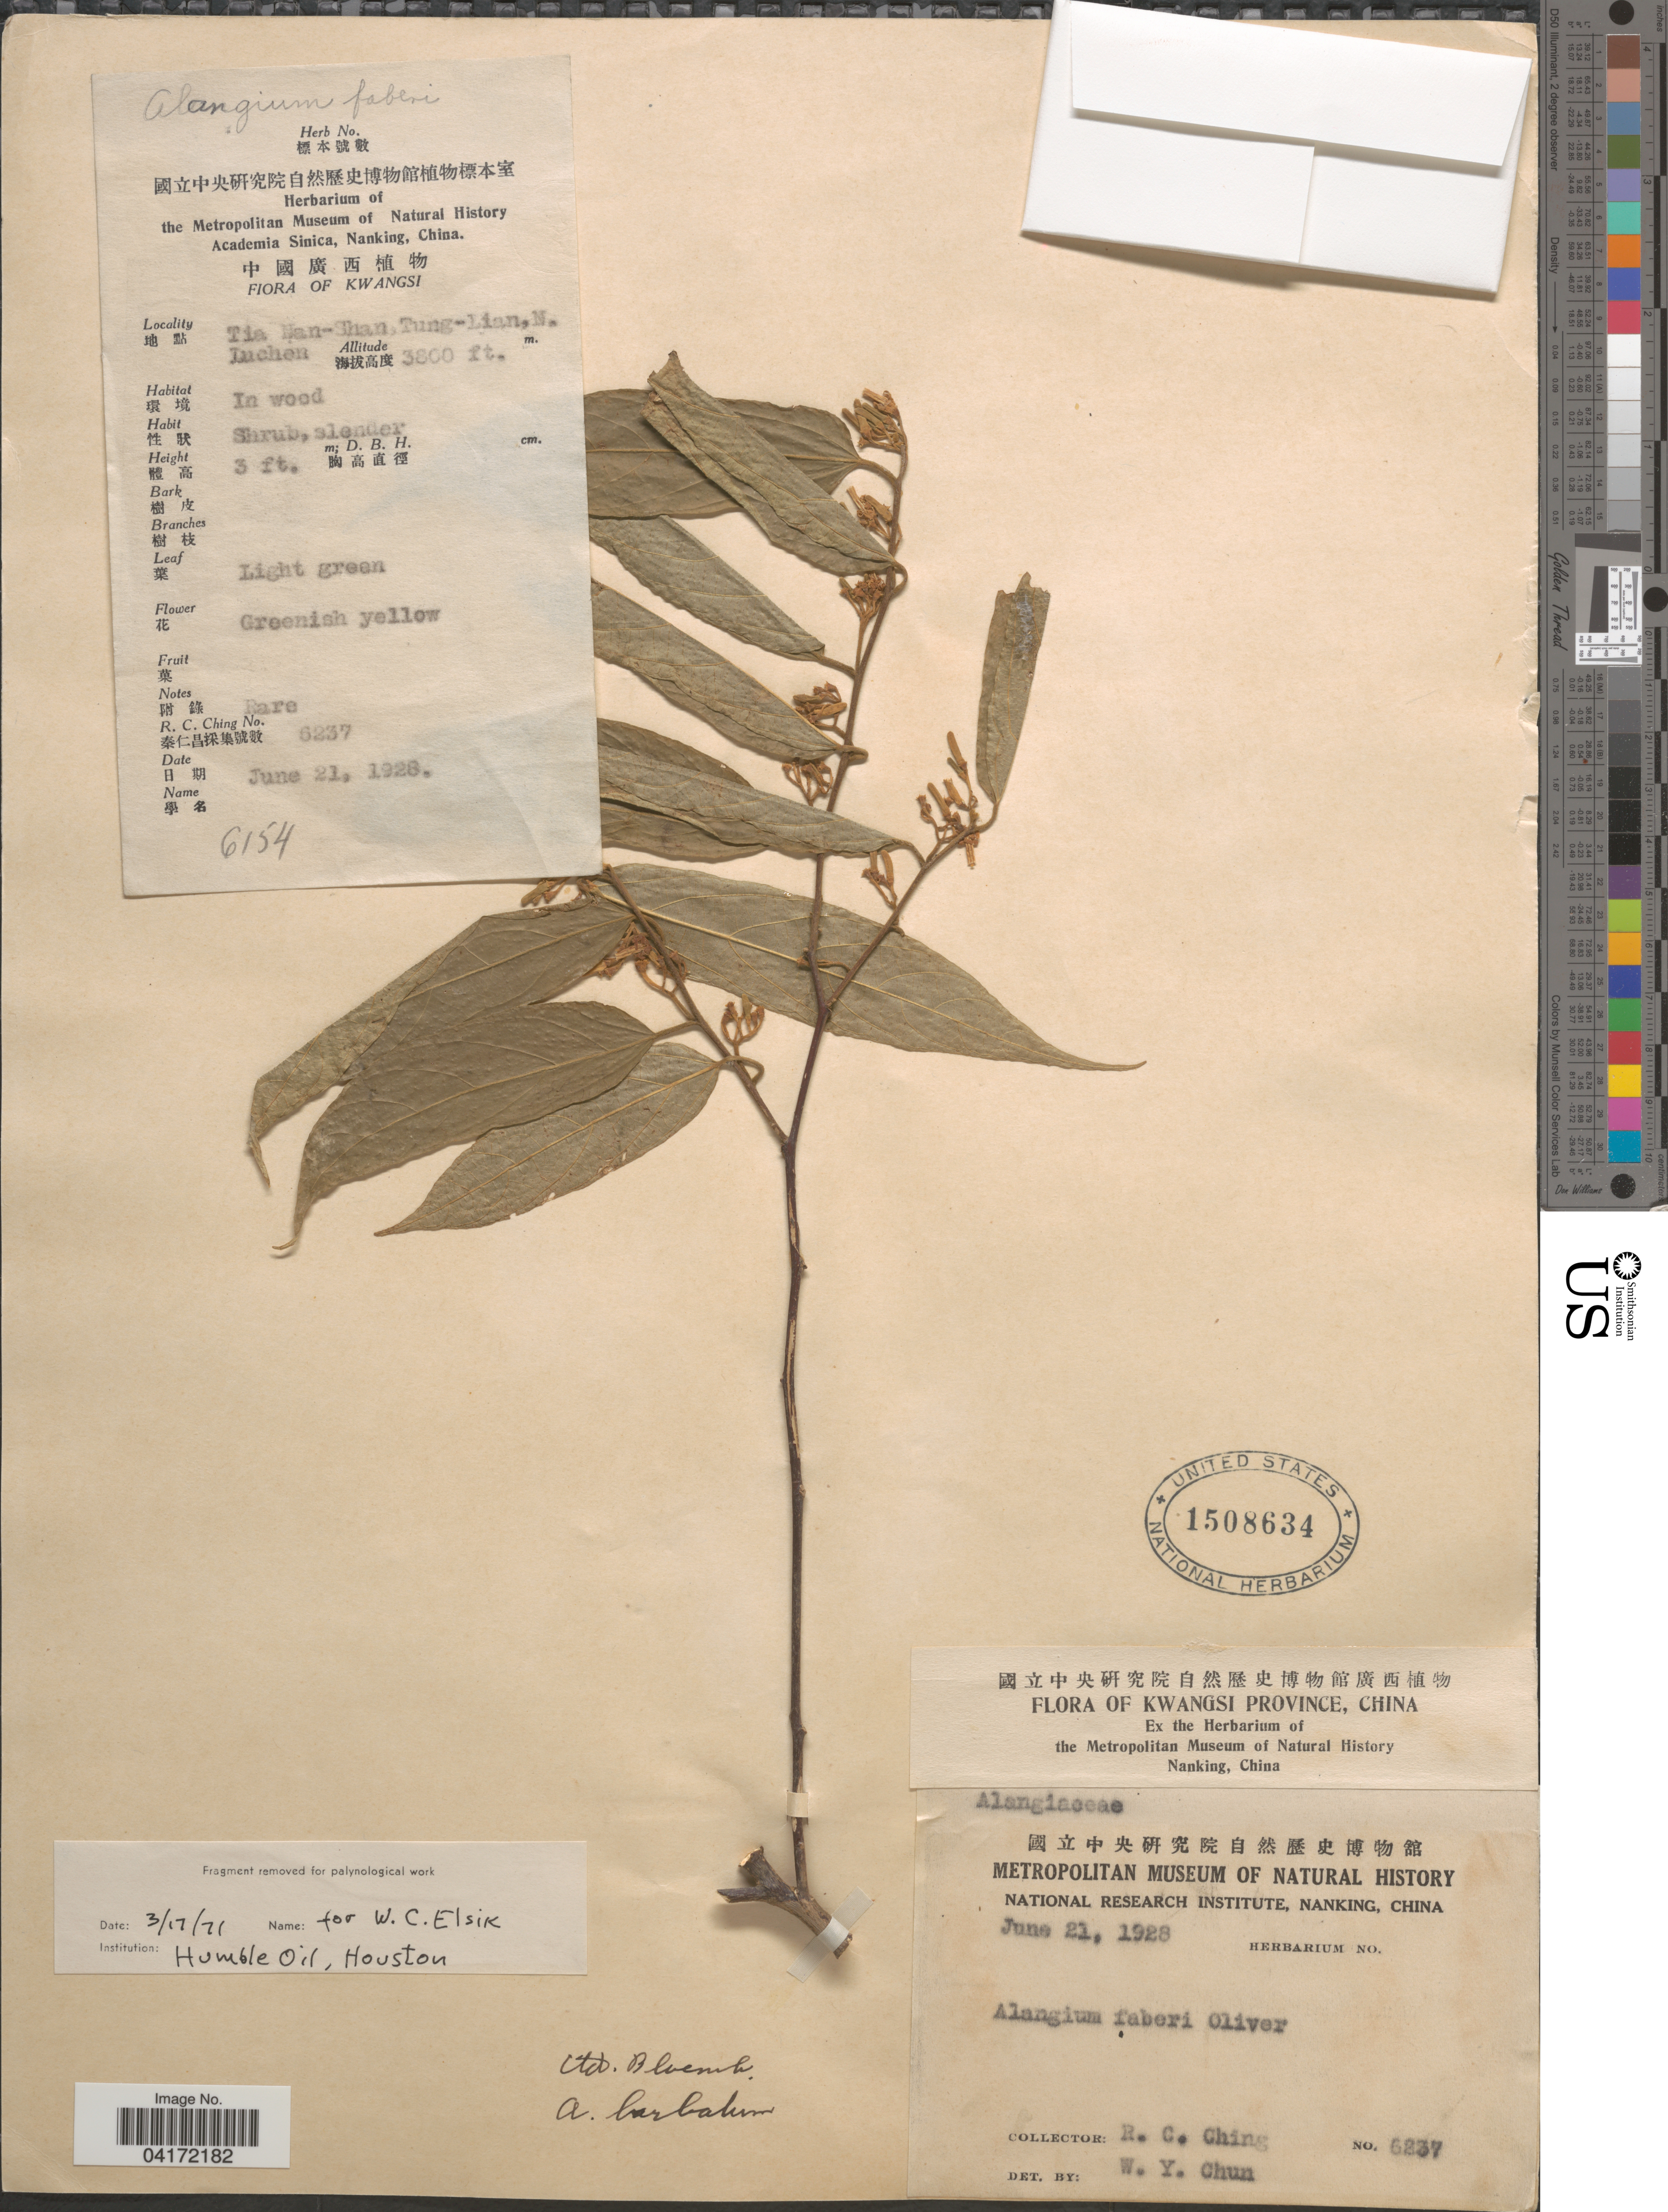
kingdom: Plantae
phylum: Tracheophyta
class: Magnoliopsida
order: Cornales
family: Cornaceae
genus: Alangium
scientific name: Alangium faberi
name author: Oliv.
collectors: R. C. Ching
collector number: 6237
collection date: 1928-06-21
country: China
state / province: Guangxi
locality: Kwangsi Province.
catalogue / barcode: US 1508634